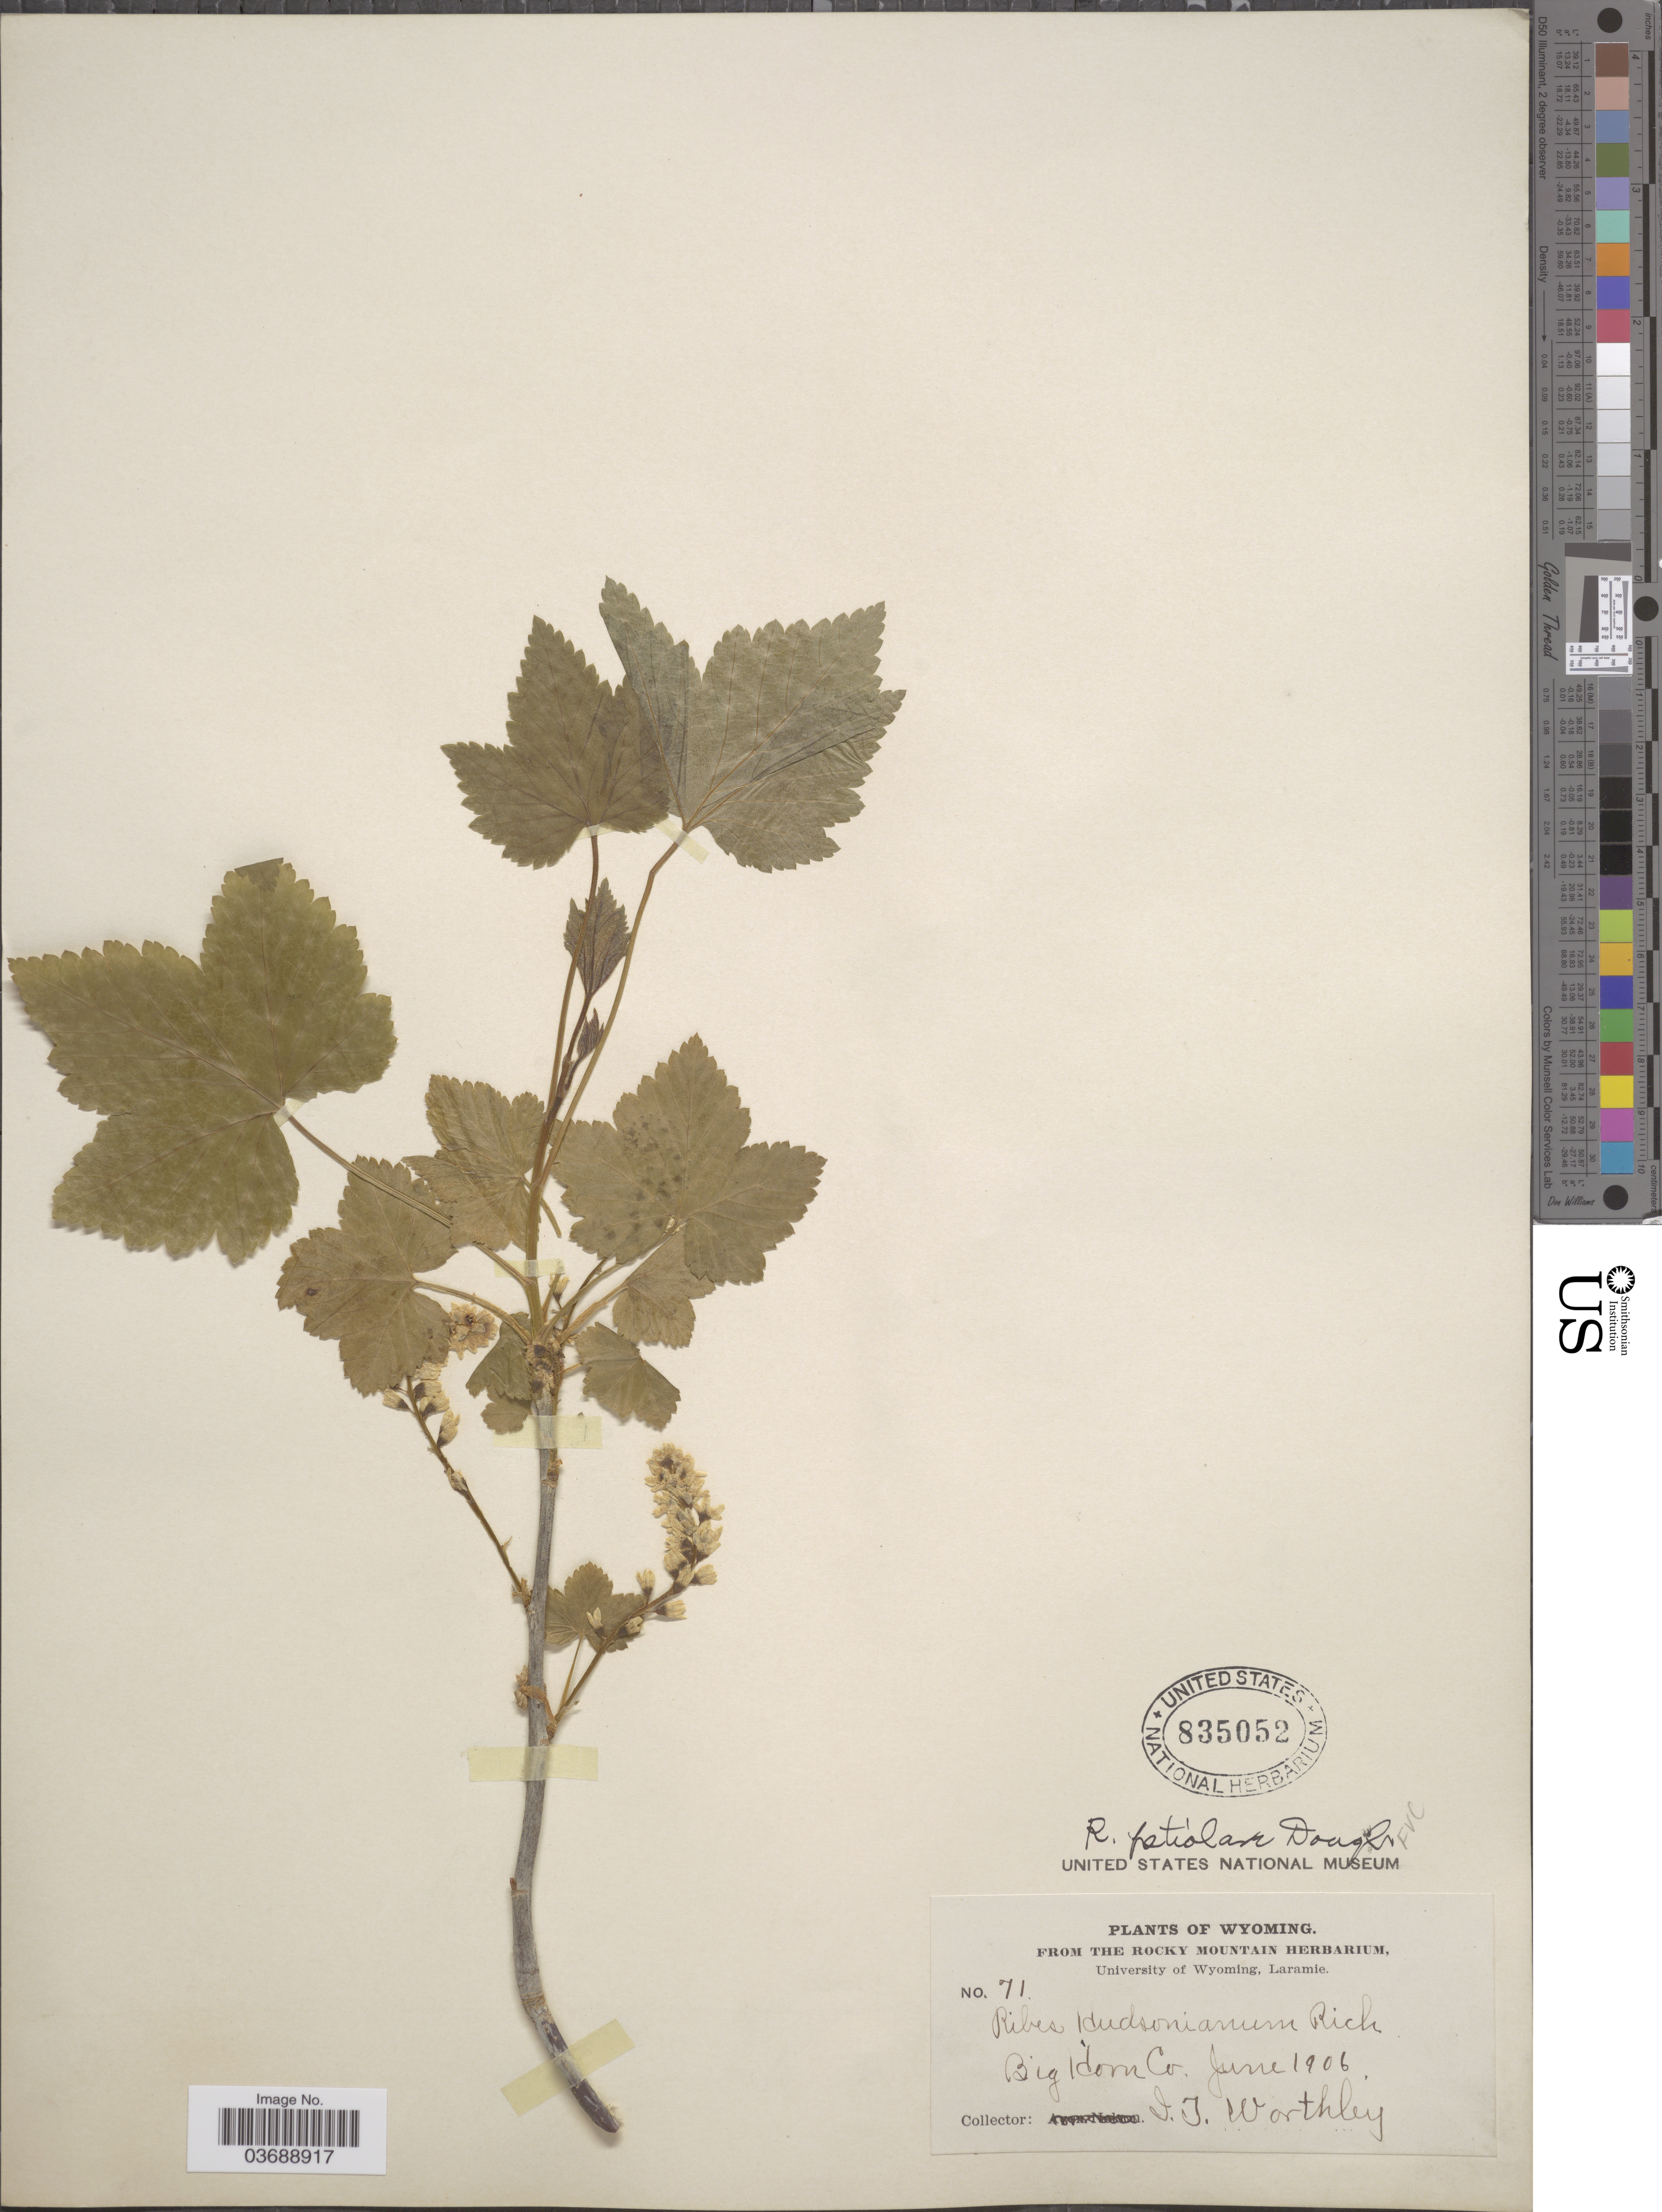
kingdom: Plantae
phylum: Tracheophyta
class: Magnoliopsida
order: Saxifragales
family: Grossulariaceae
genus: Ribes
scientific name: Ribes petiolare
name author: Douglas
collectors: I. Worthley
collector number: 71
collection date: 1906-06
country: United States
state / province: Wyoming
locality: Big Horn Co.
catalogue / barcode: US 835052